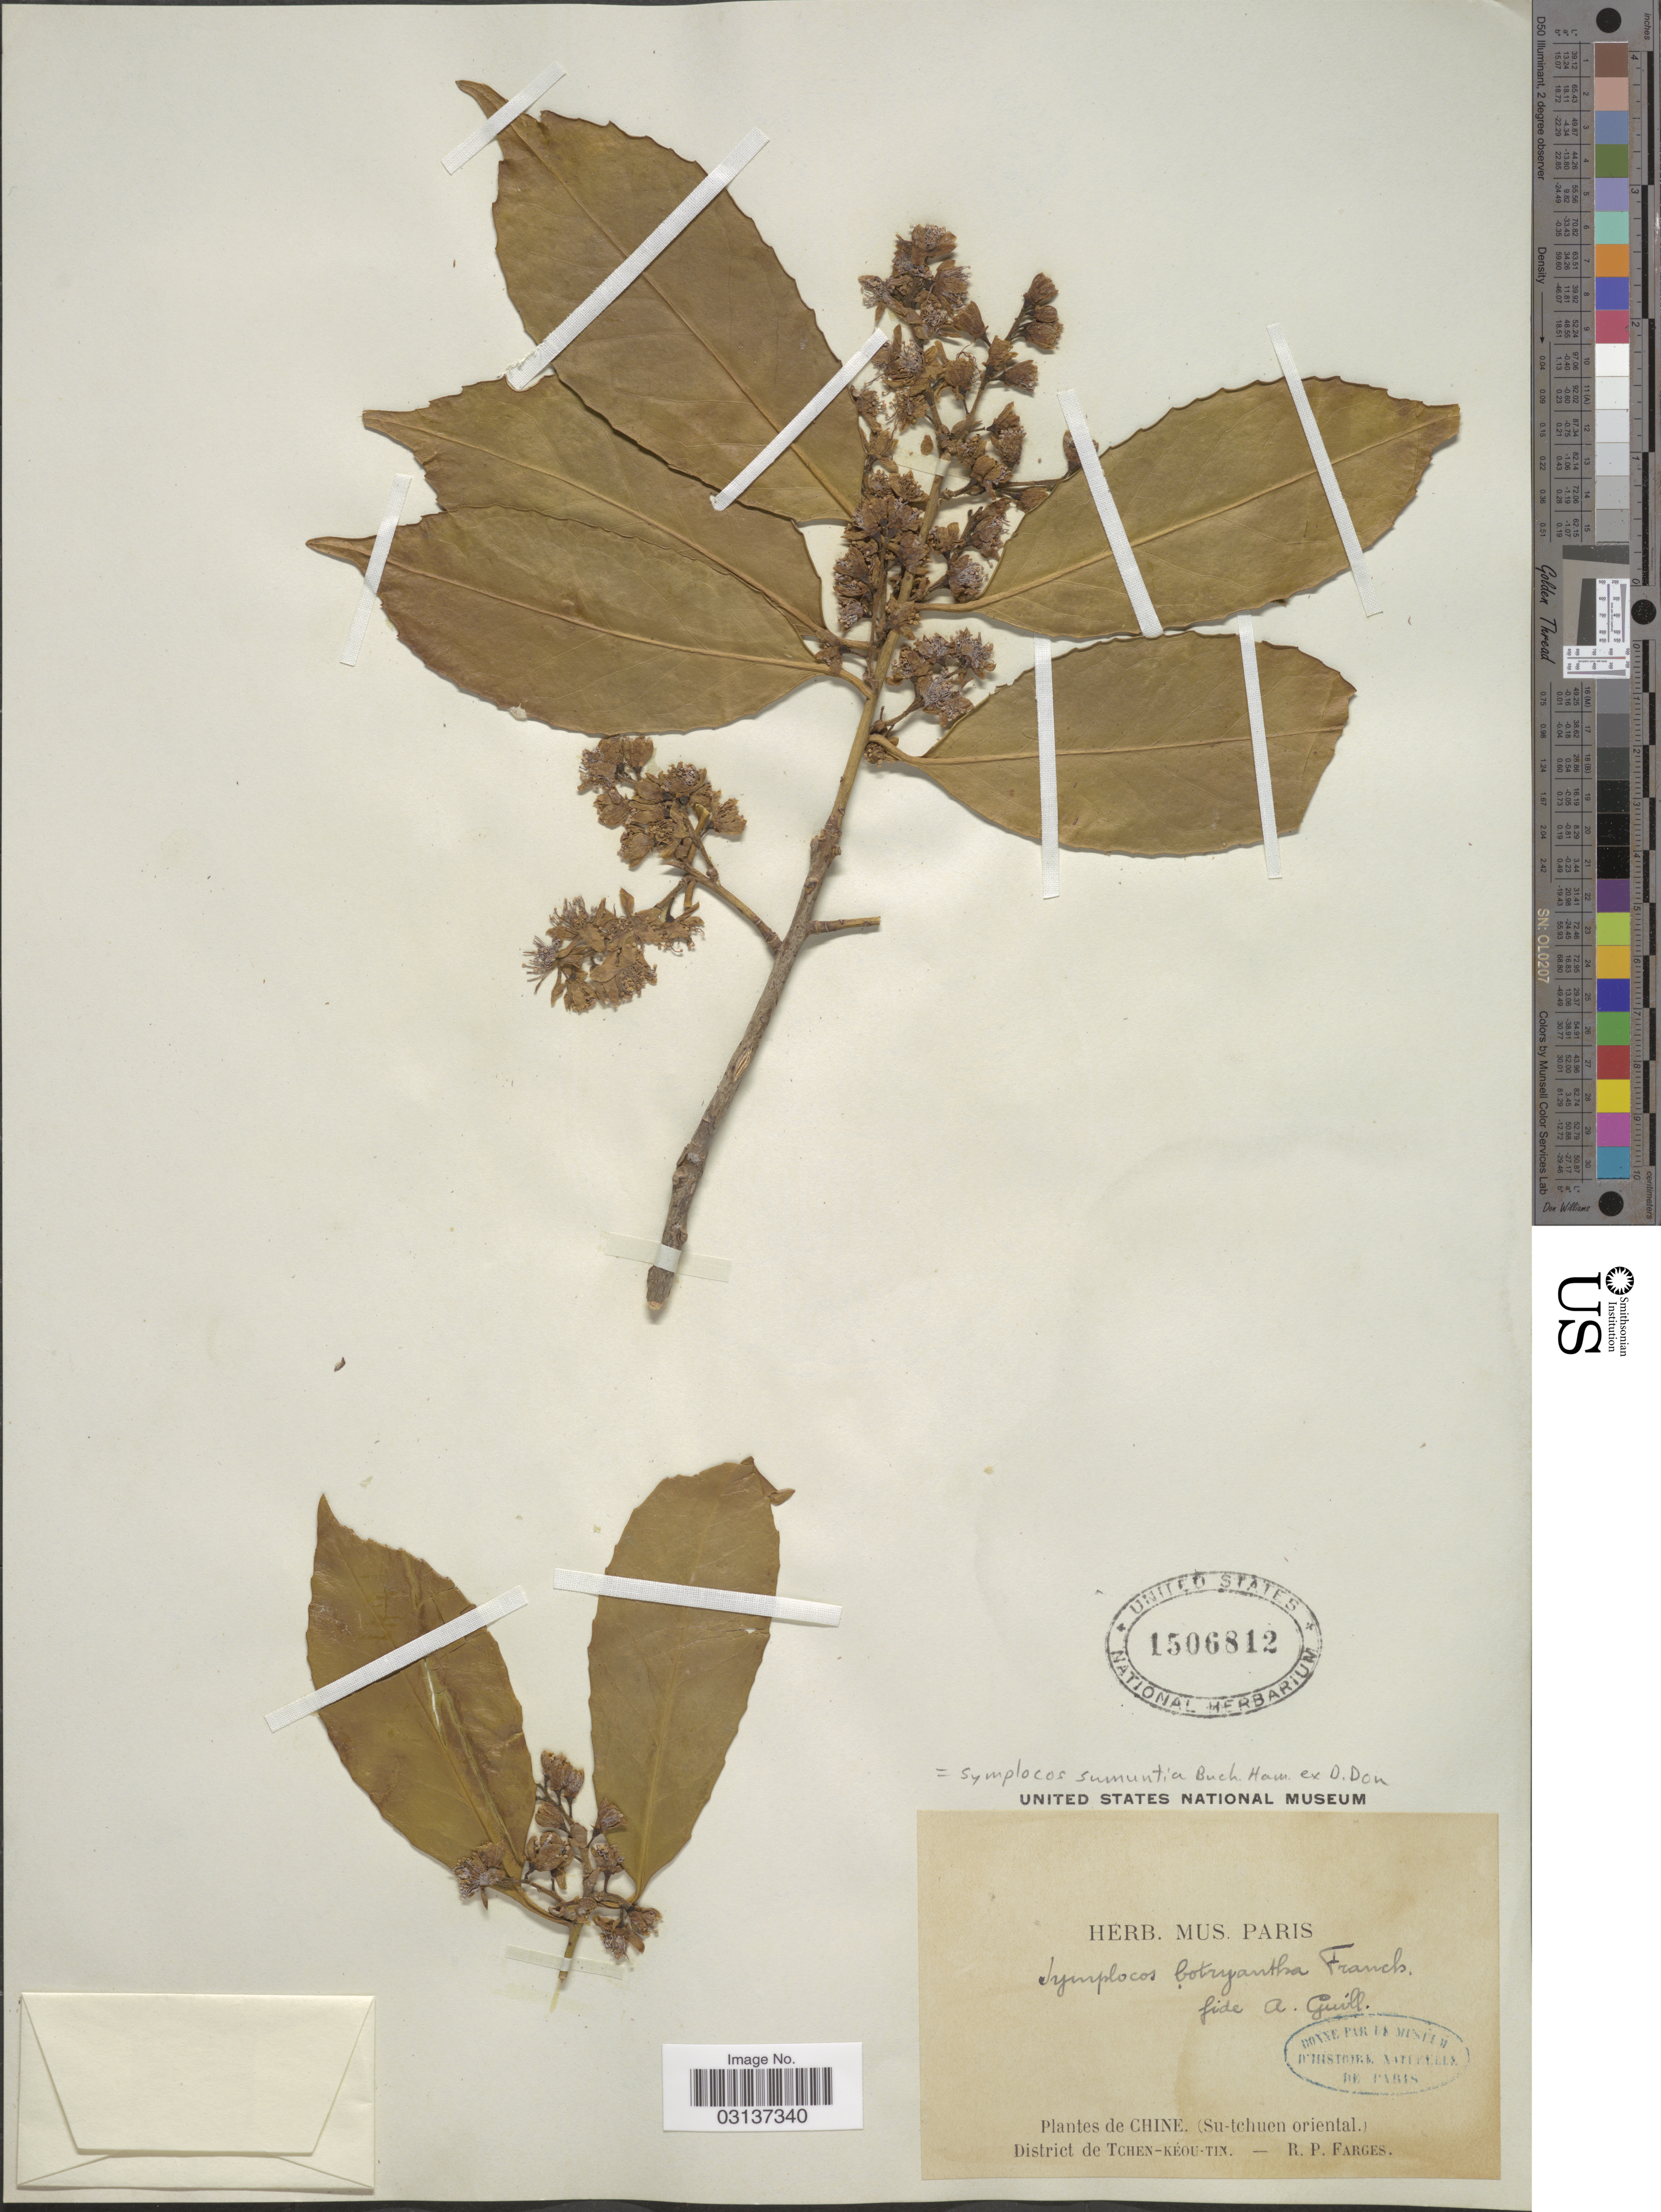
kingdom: Plantae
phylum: Tracheophyta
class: Magnoliopsida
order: Ericales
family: Symplocaceae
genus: Symplocos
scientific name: Symplocos sumuntia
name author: Buch.-Ham. ex D. Don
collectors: R. Farges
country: China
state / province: Sichuan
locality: Su-tchuen oriental. District de Tchen-Kéou-Tin.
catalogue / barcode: US 1506812